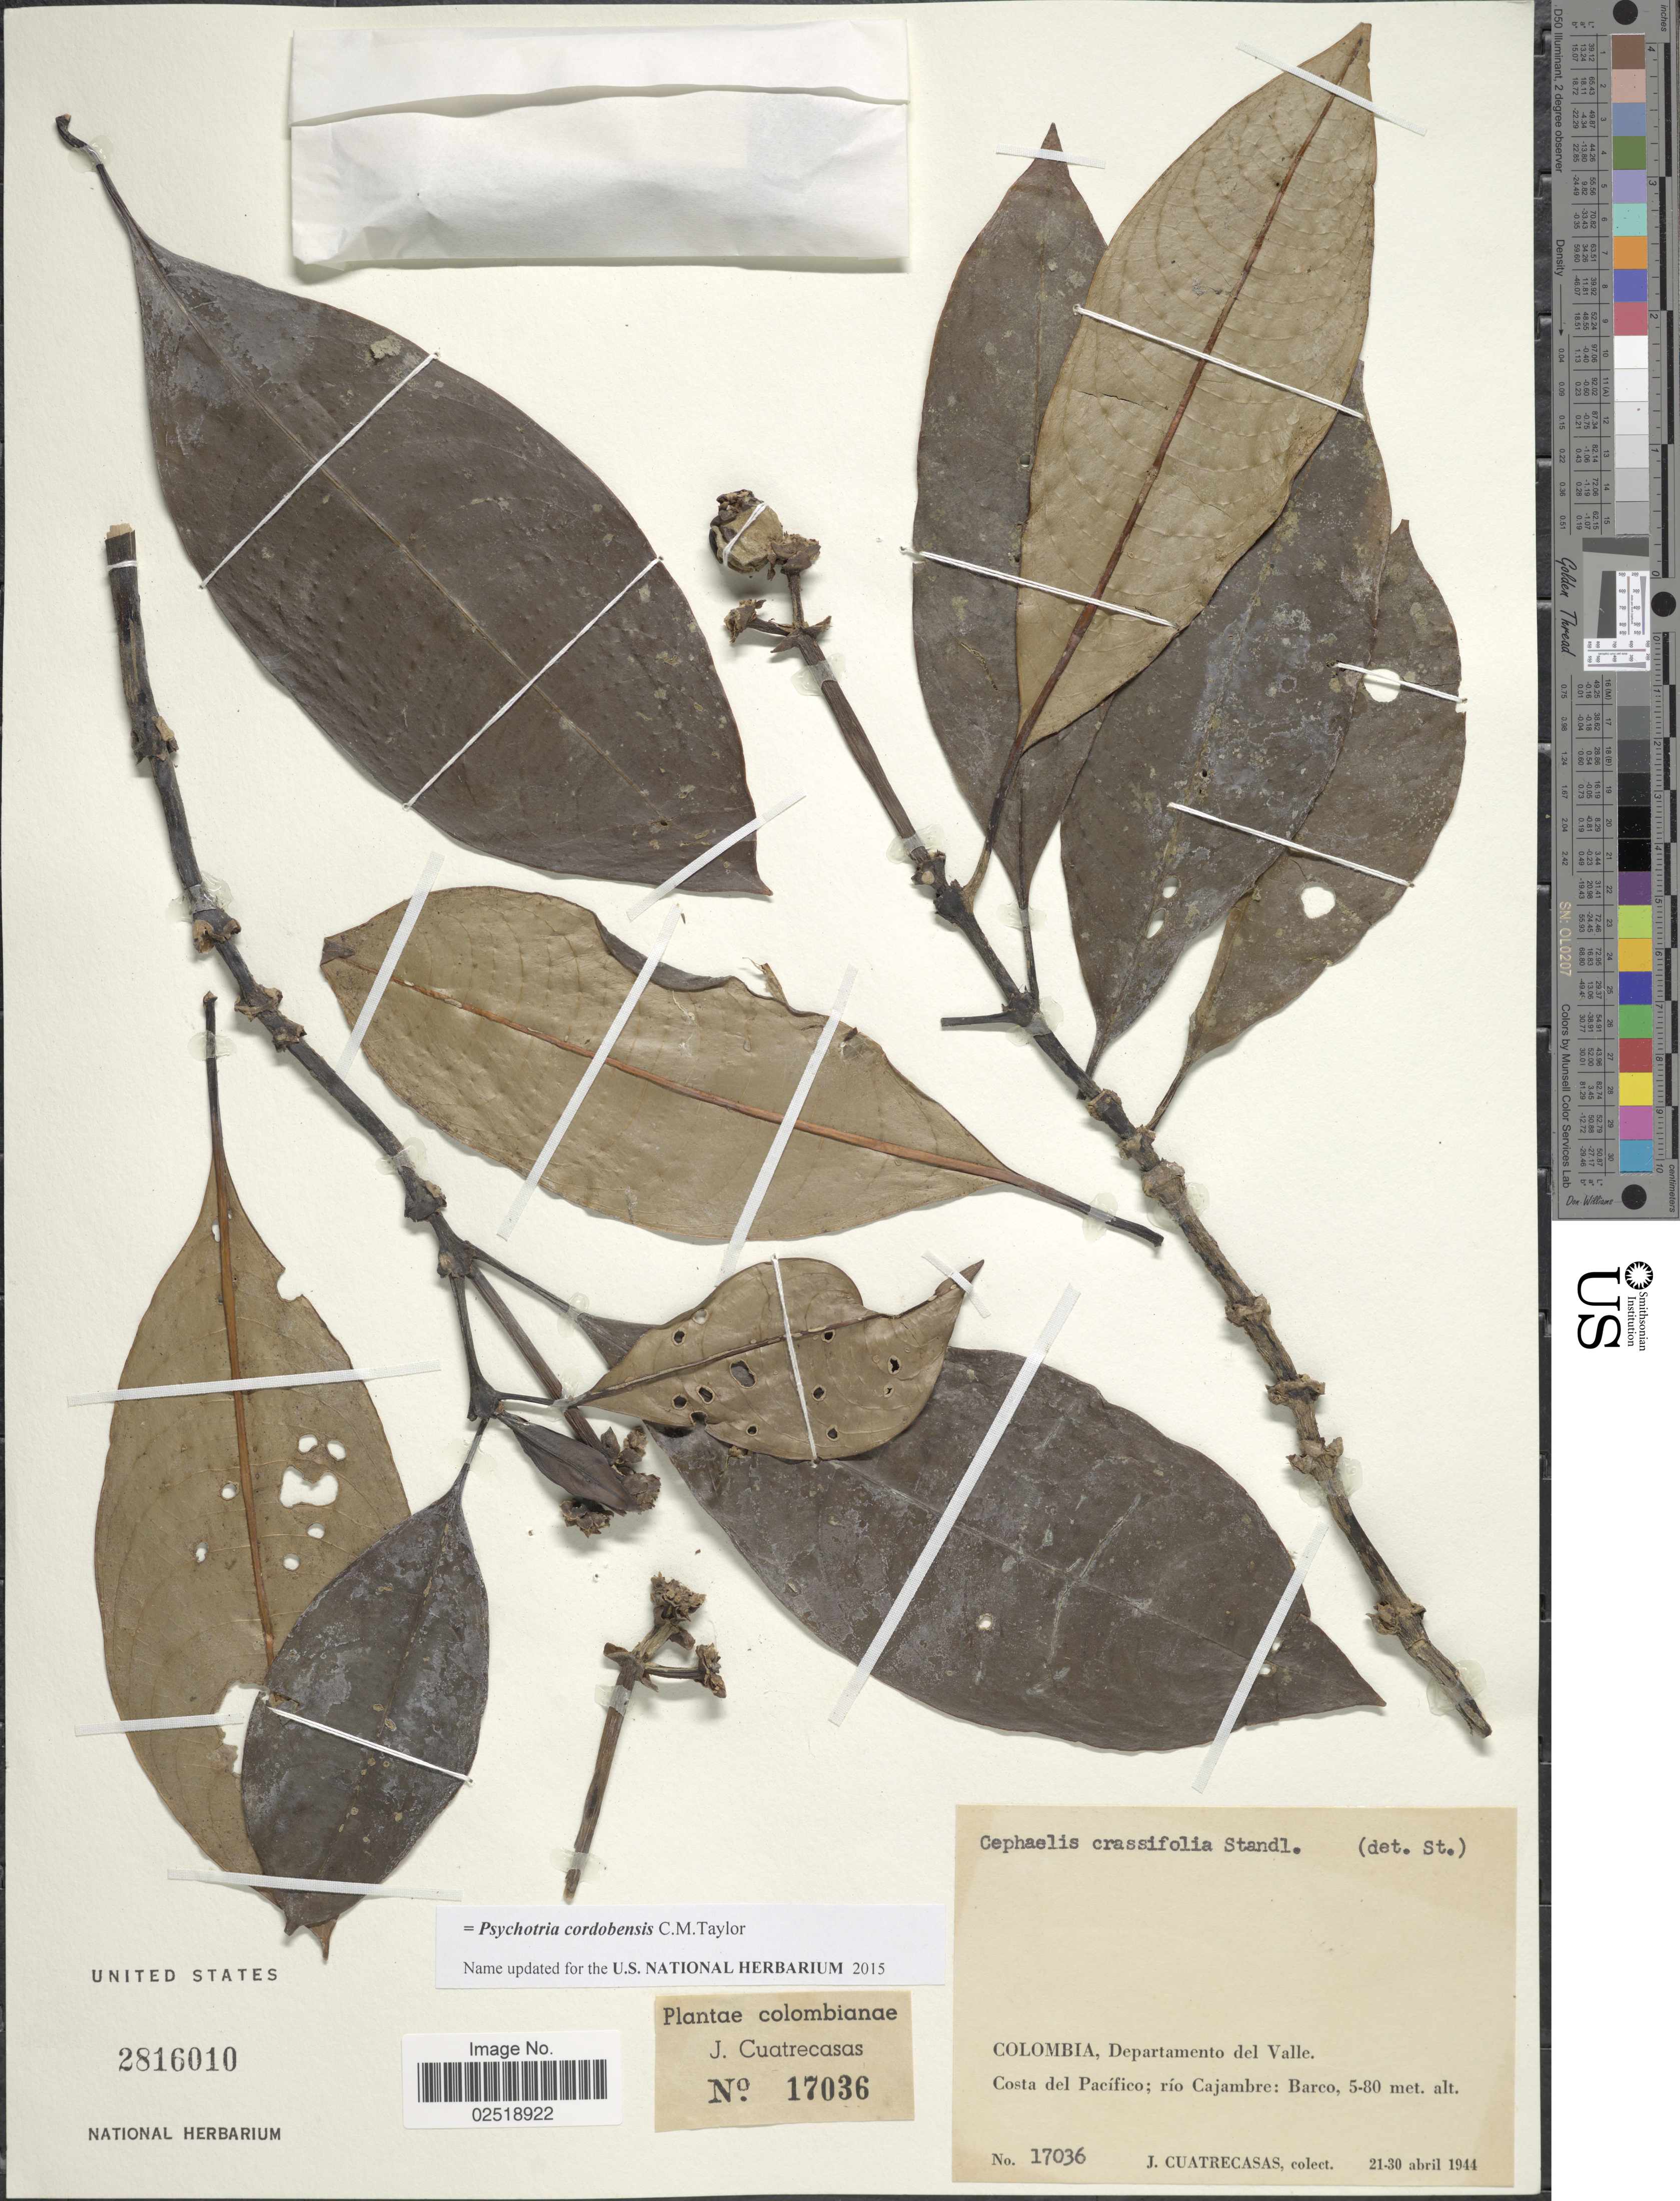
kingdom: Plantae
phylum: Tracheophyta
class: Magnoliopsida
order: Gentianales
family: Rubiaceae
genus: Psychotria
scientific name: Psychotria cordobensis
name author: C.M. Taylor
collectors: J. Cuatrecasas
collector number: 17036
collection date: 1944-04-21/1944-04-30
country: Colombia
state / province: Valle del Cauca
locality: Departamento del Valle, Costa del Pacífico; río Cajambre: Barco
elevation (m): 5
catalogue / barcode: US 2816010